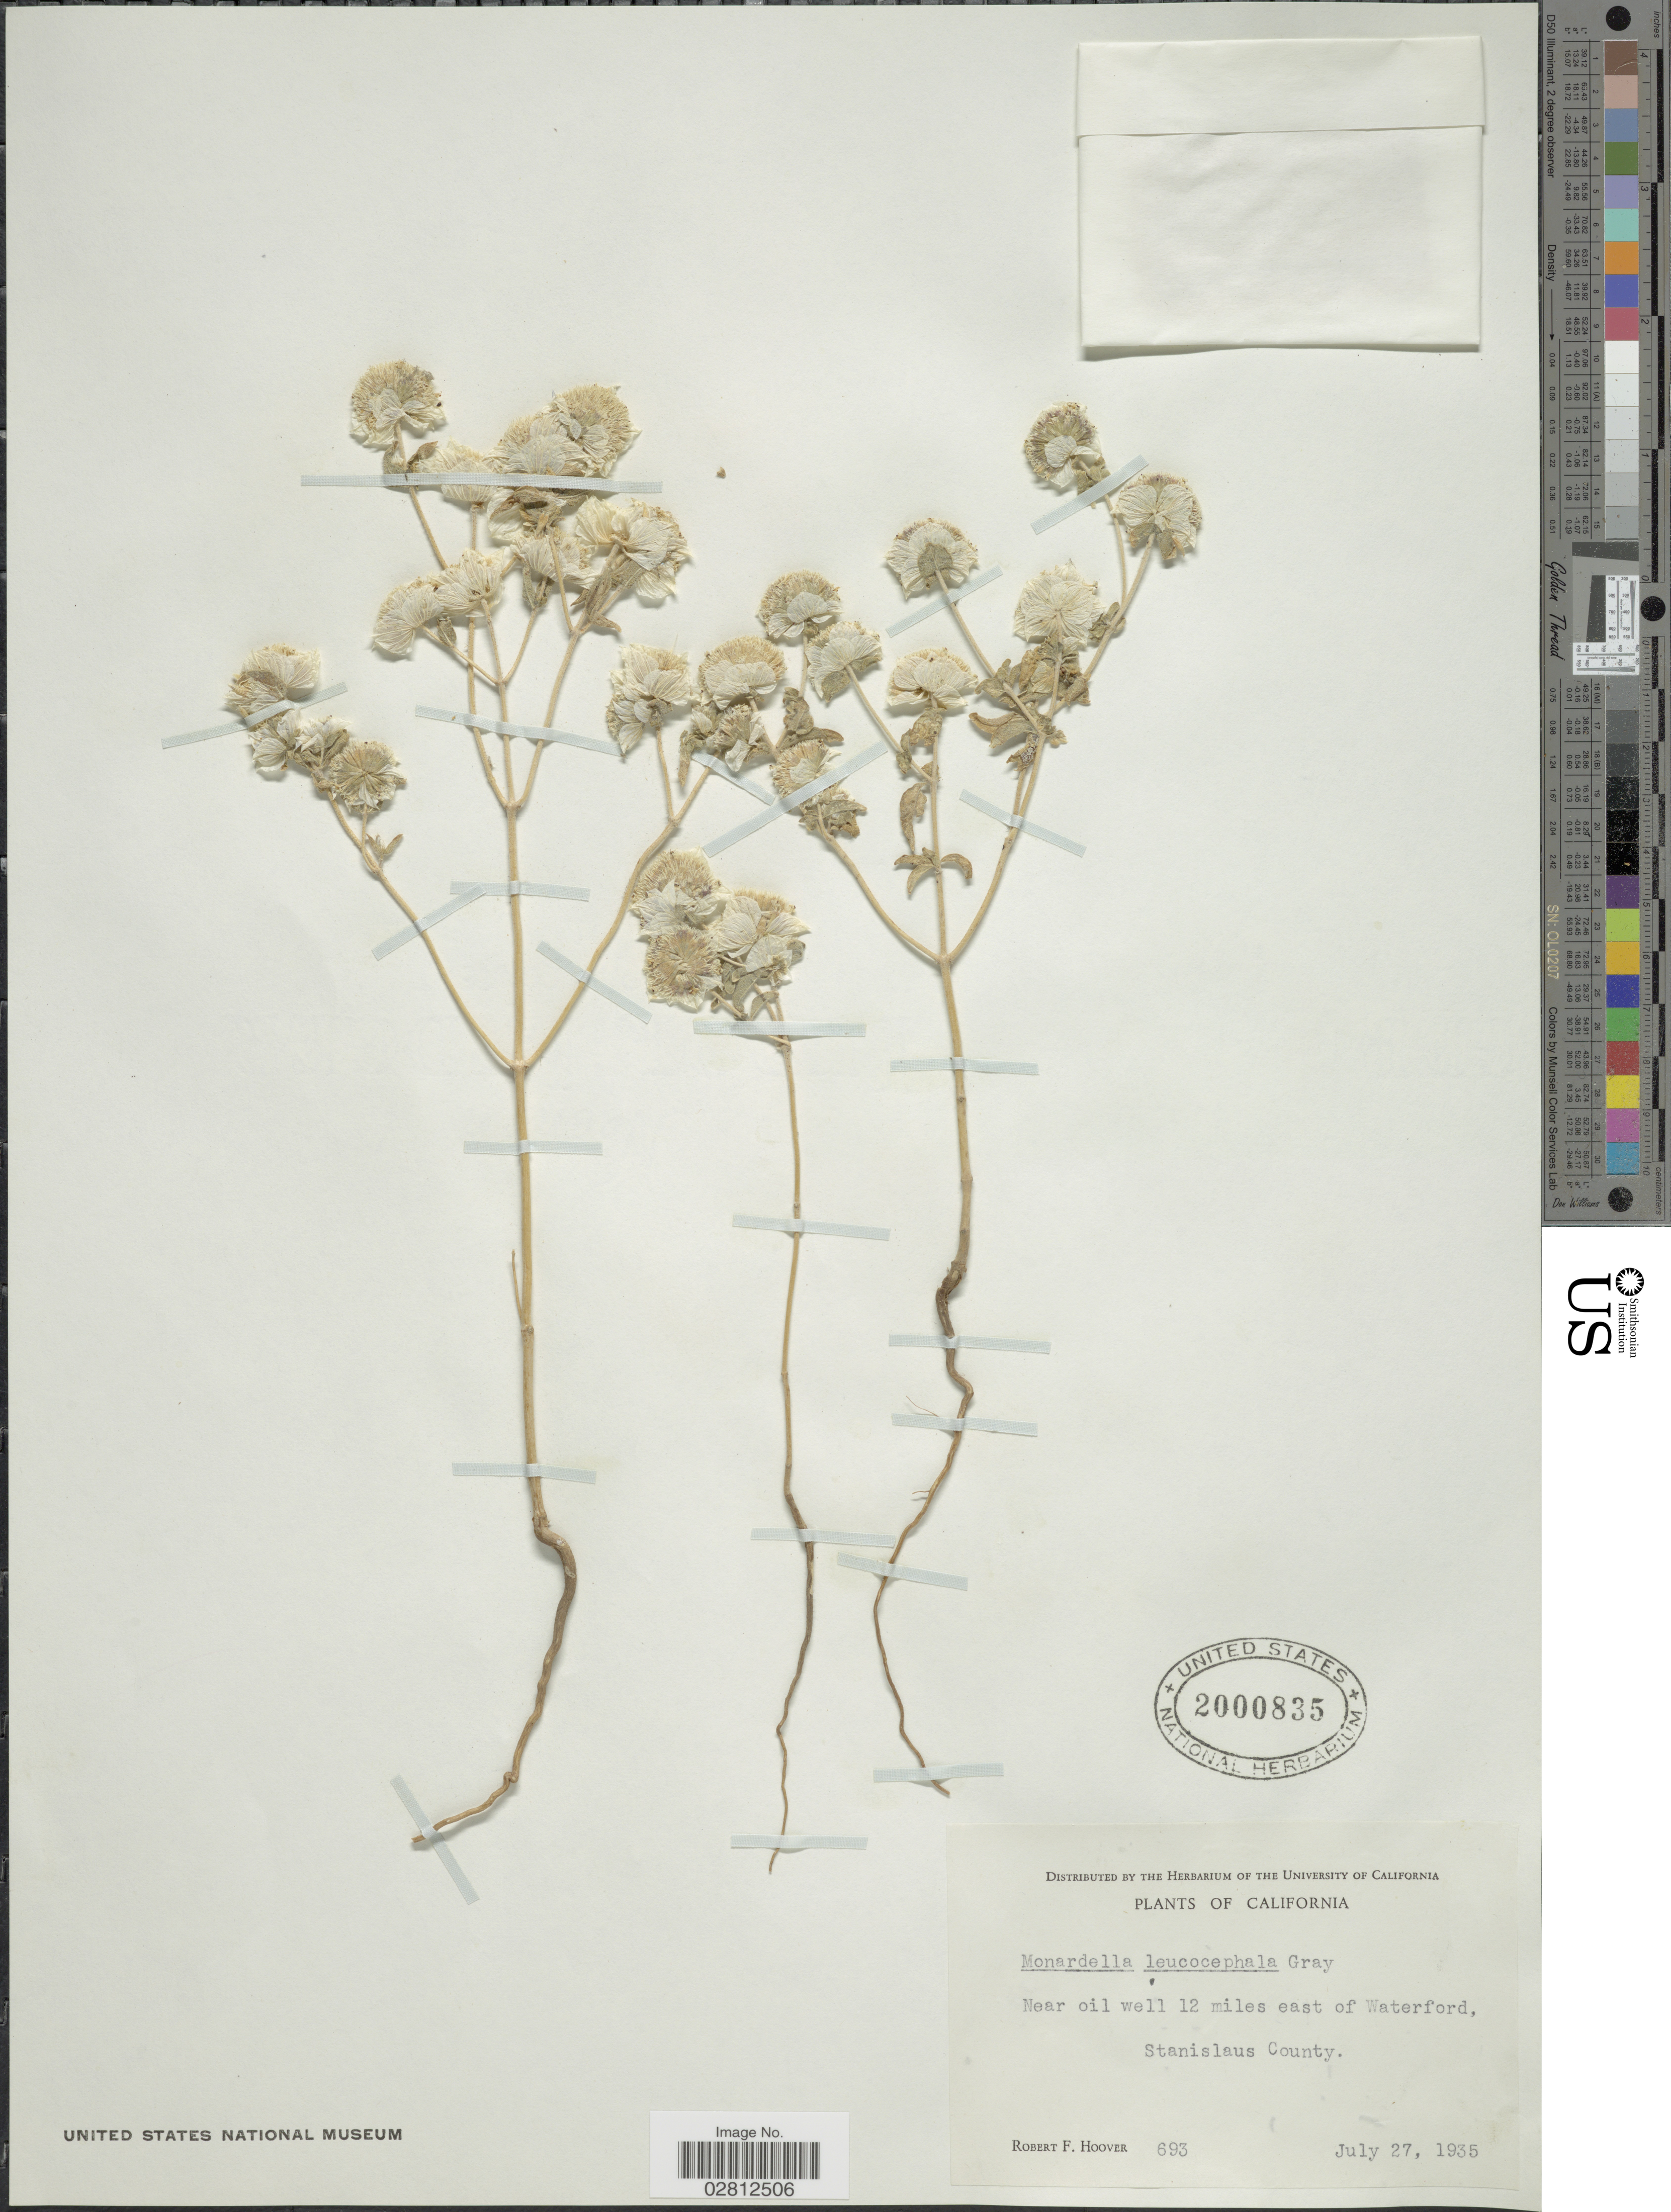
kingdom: Plantae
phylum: Tracheophyta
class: Magnoliopsida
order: Lamiales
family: Lamiaceae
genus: Monardella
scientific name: Monardella leucocephala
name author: A. Gray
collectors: R. F. Hoover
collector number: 693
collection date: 1935-07-27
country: United States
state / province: California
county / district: Stanislaus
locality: Near oil well 12 miles east of Waterford, Stanislaus County.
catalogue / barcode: US 2000835